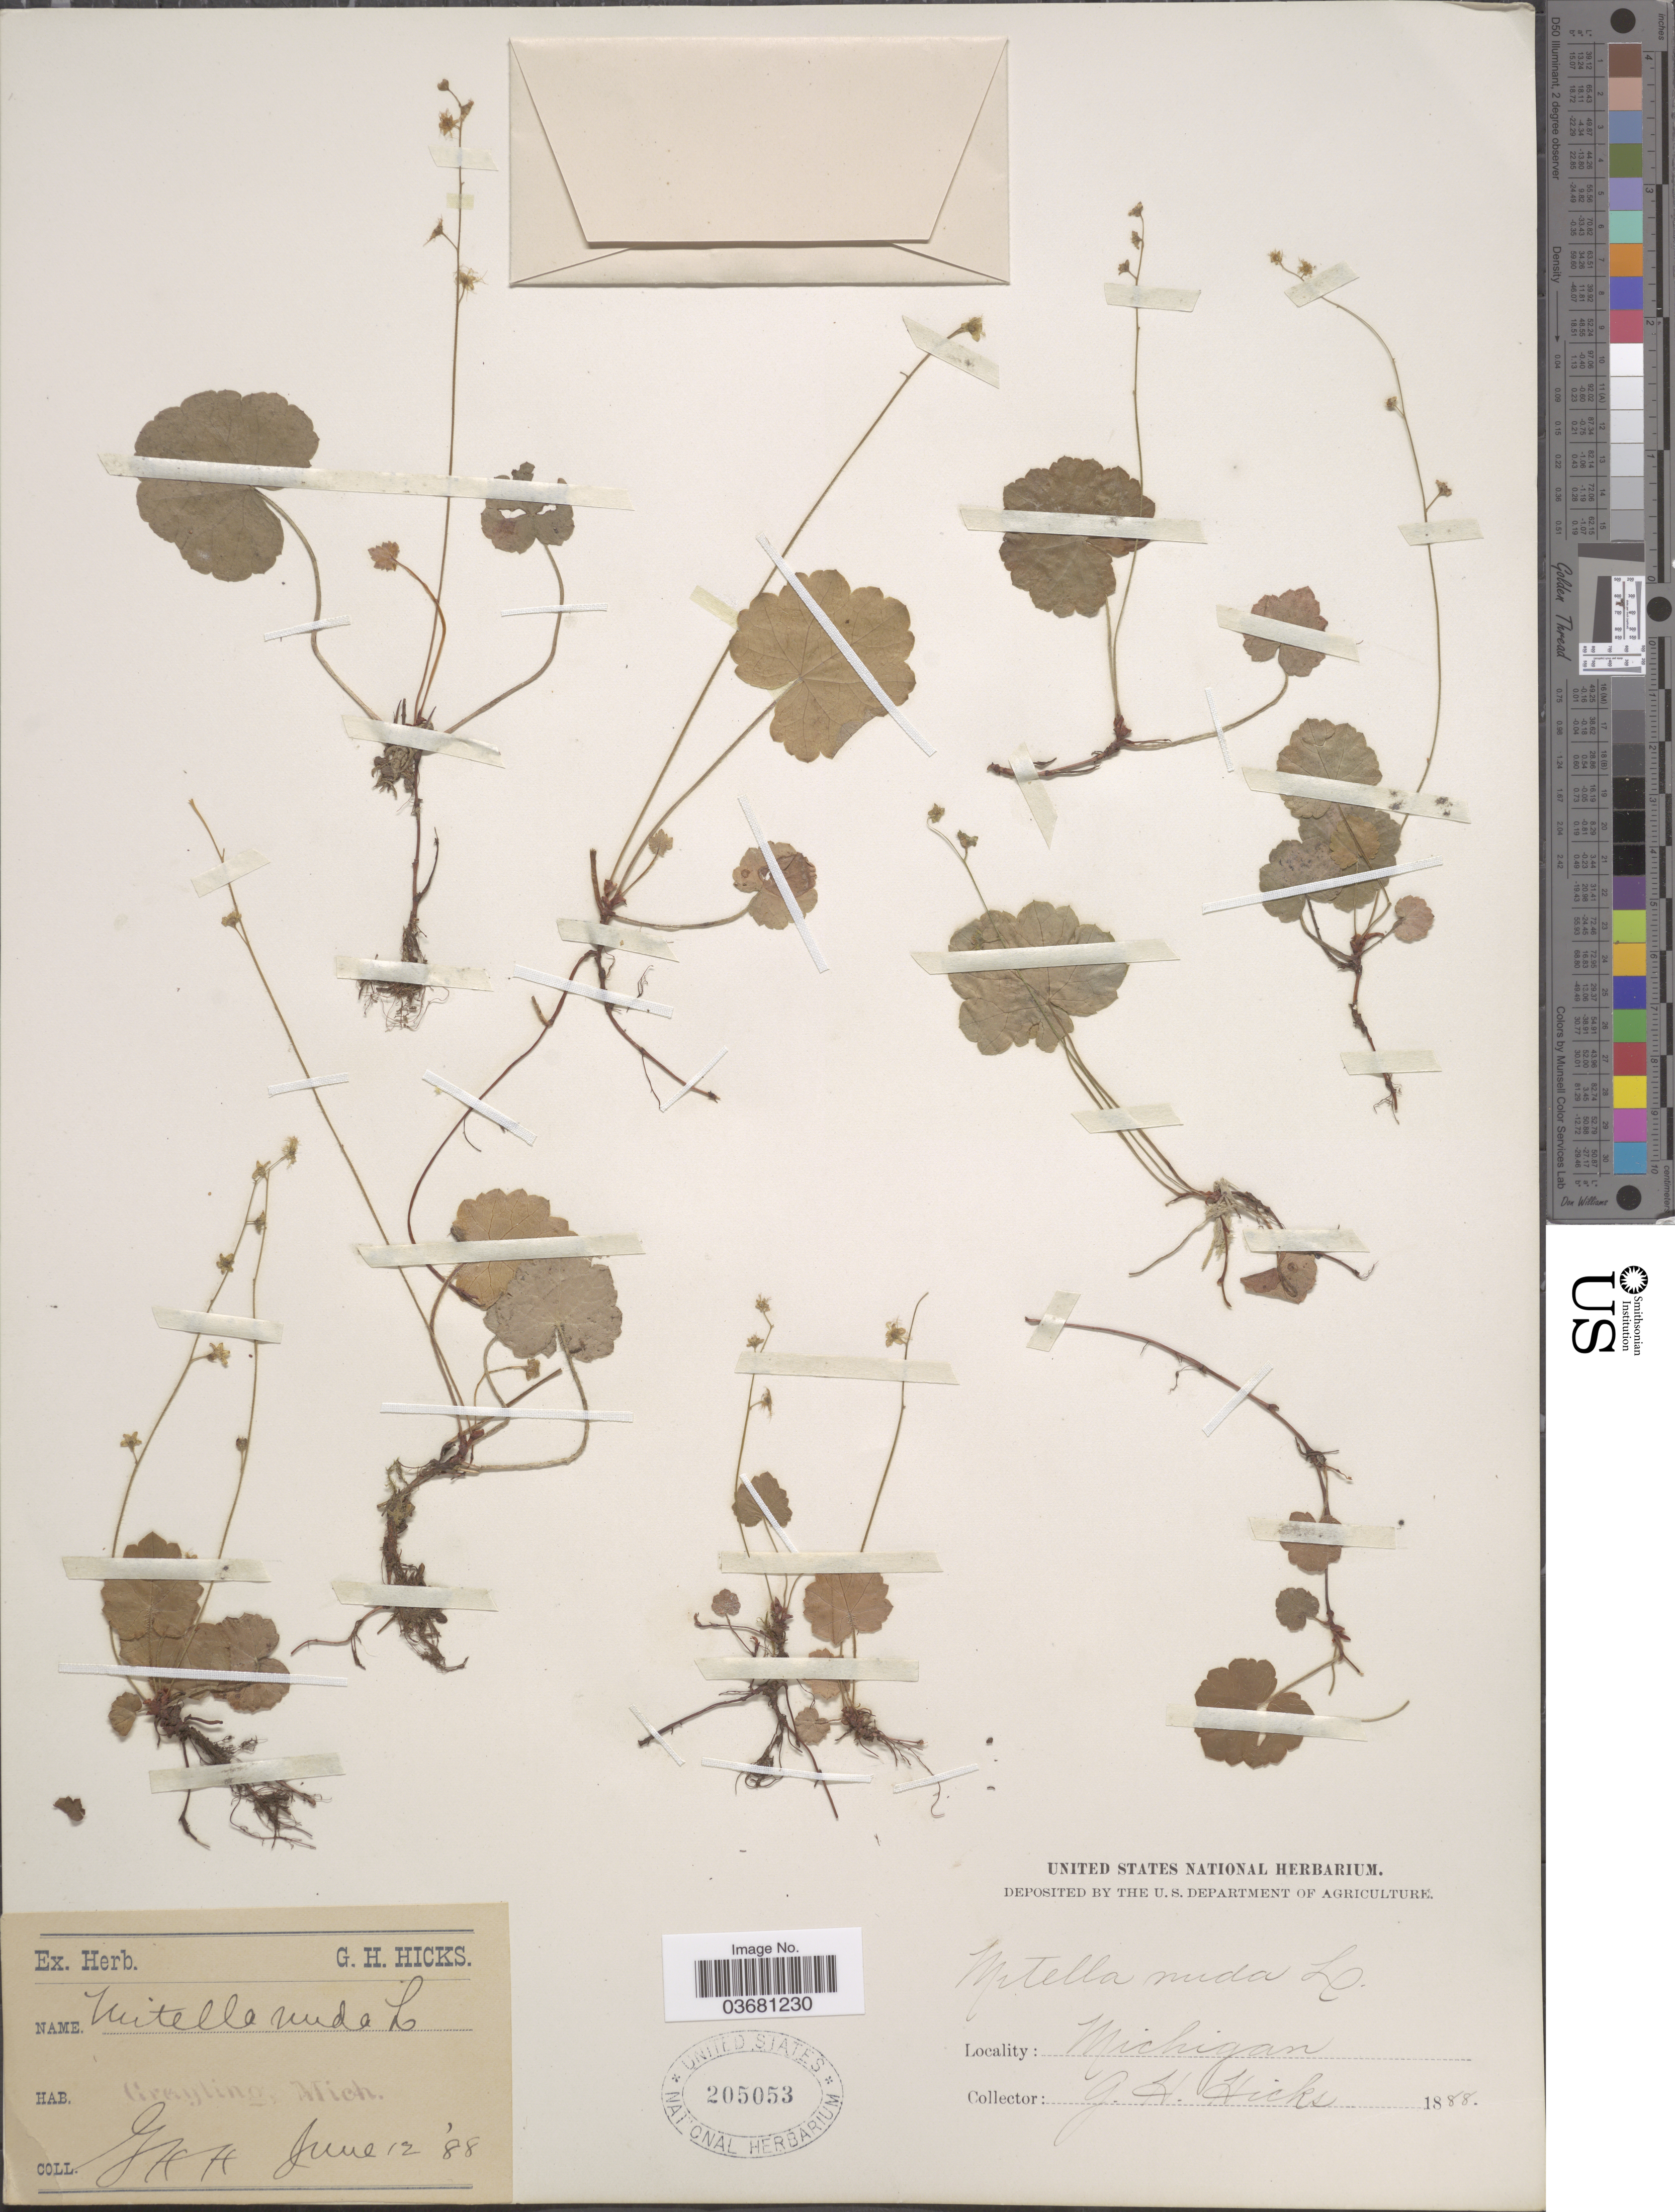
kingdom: Plantae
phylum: Tracheophyta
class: Magnoliopsida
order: Saxifragales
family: Saxifragaceae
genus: Mitella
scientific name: Mitella nuda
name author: L.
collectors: G. Hicks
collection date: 1888-06-12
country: United States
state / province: Michigan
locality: Grayling.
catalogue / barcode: US 205053